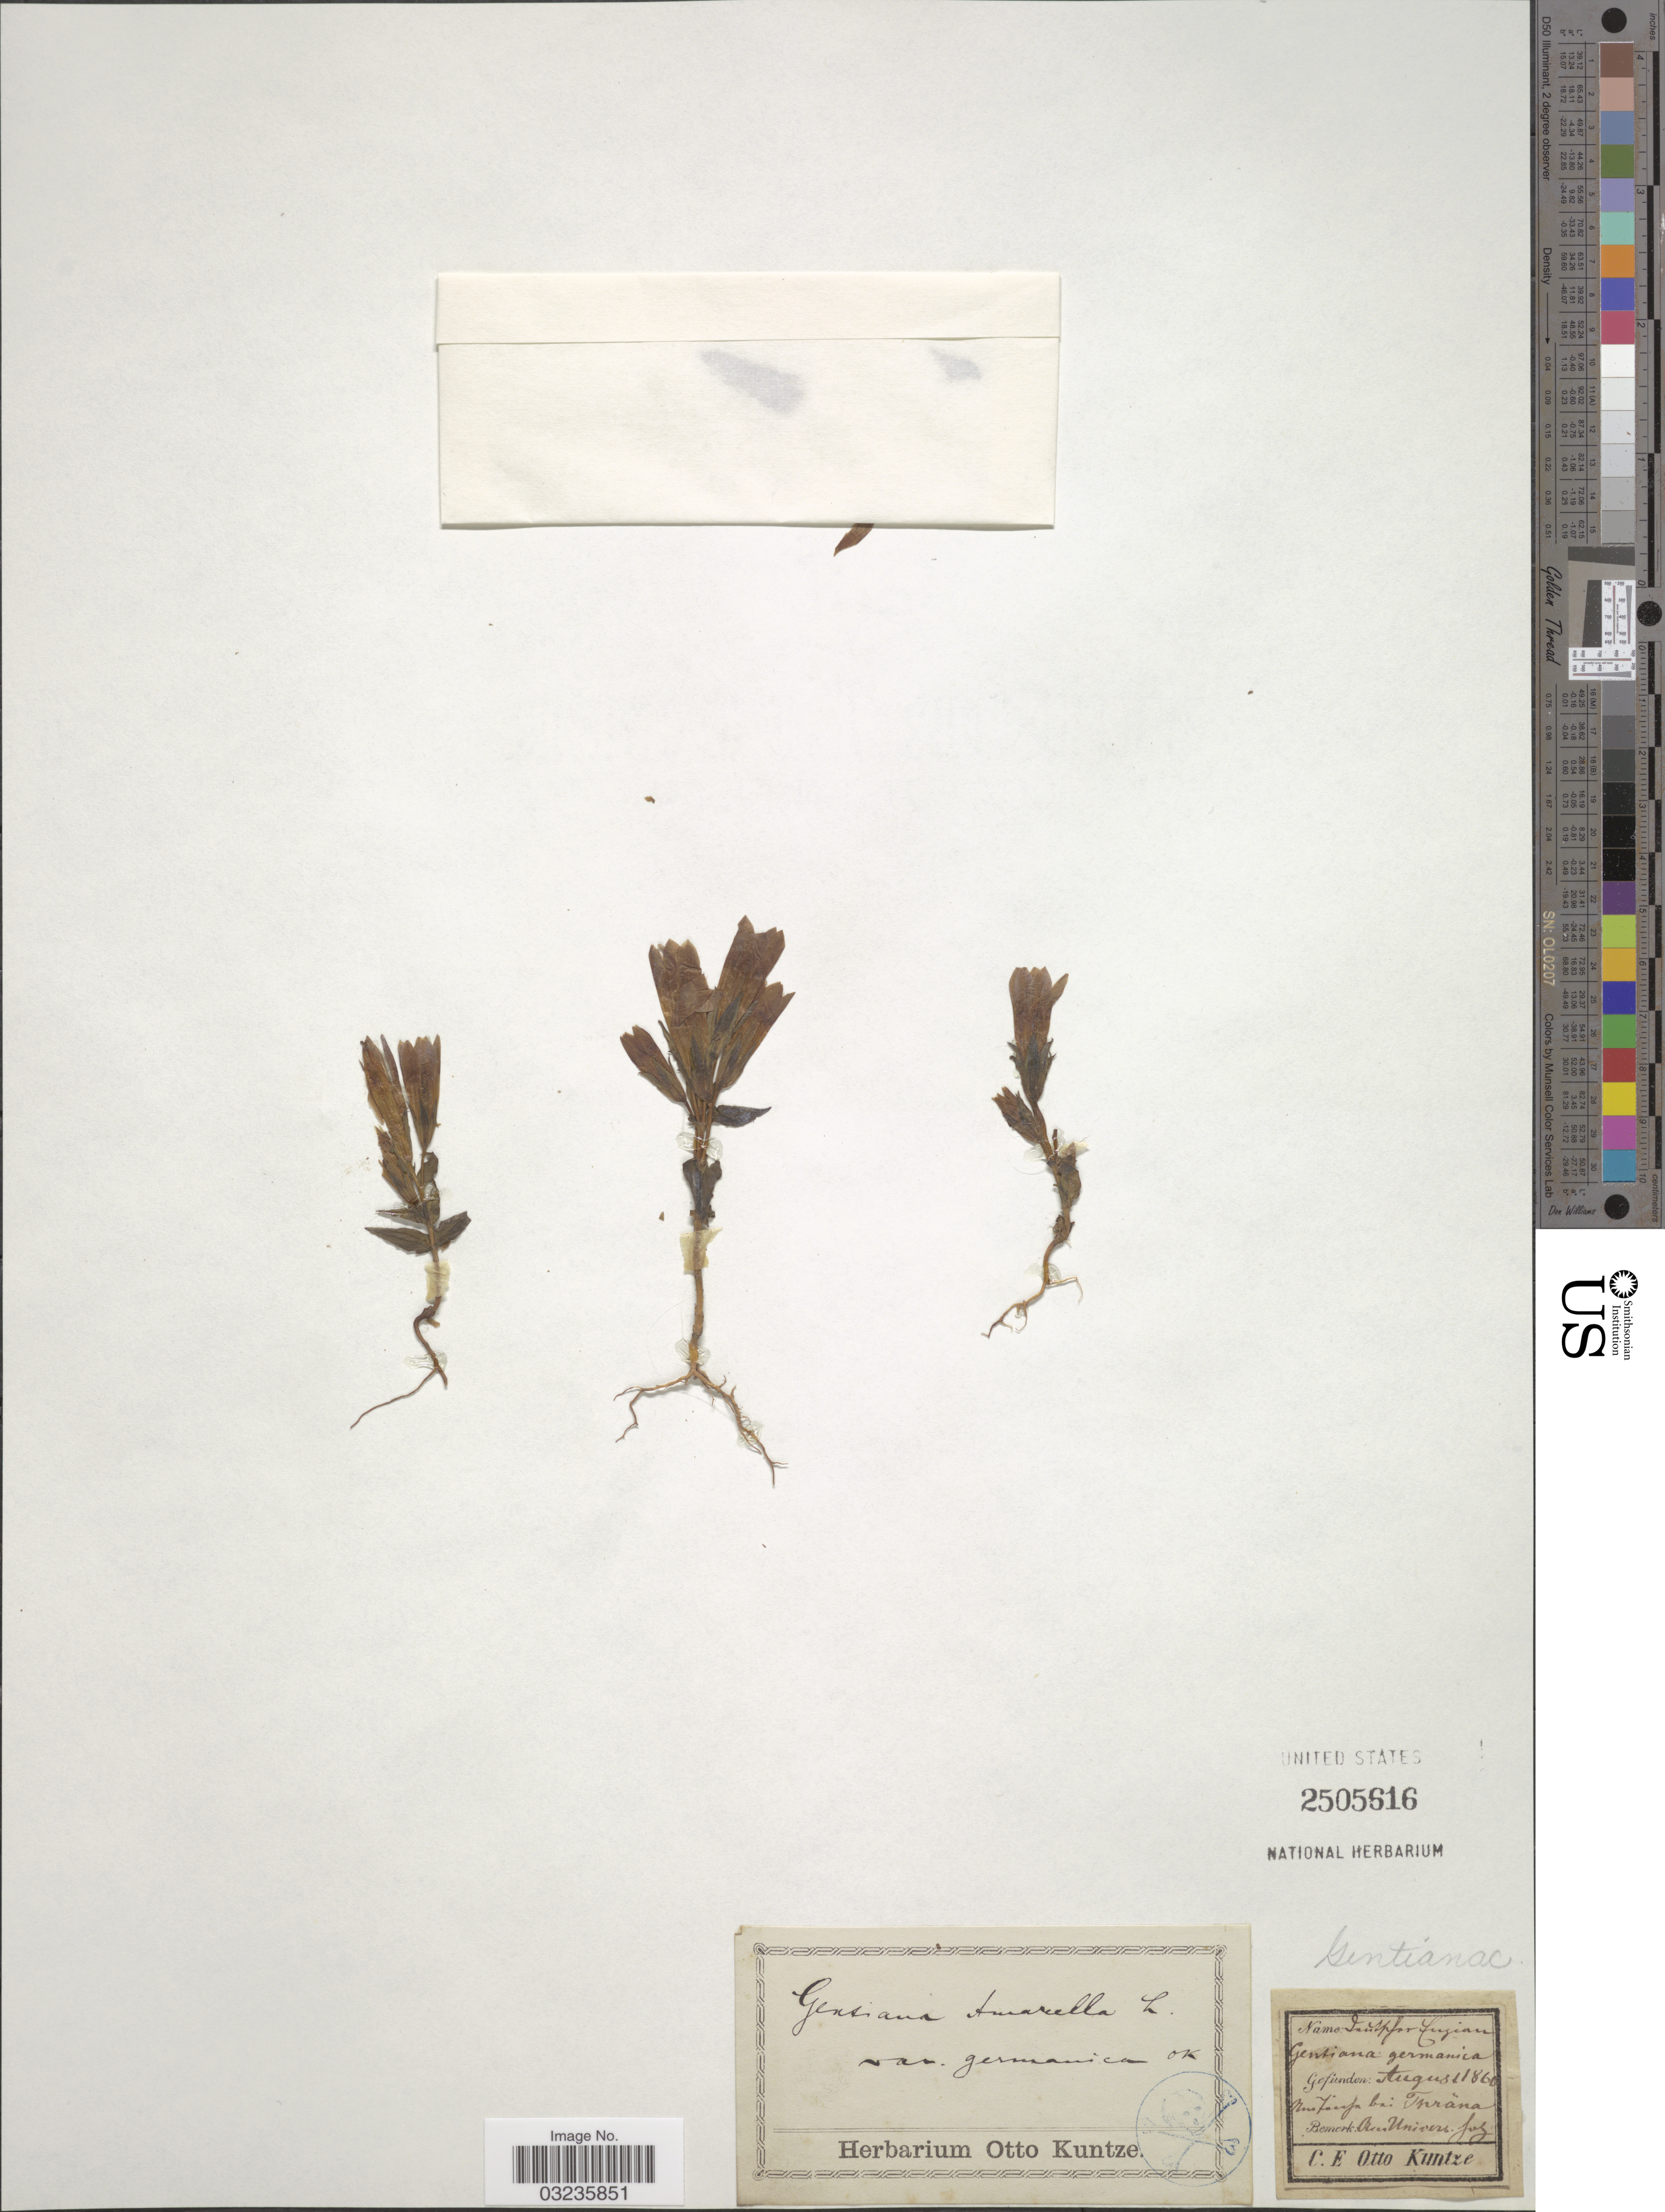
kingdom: Plantae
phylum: Tracheophyta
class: Magnoliopsida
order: Gentianales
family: Gentianaceae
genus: Gentiana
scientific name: Gentiana amarella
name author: L.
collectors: C.E.O. Kuntze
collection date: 1860-08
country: Germany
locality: Im Ziuss bei Tsrana aus Univers. Joly [interpreted]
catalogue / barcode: US 2505616